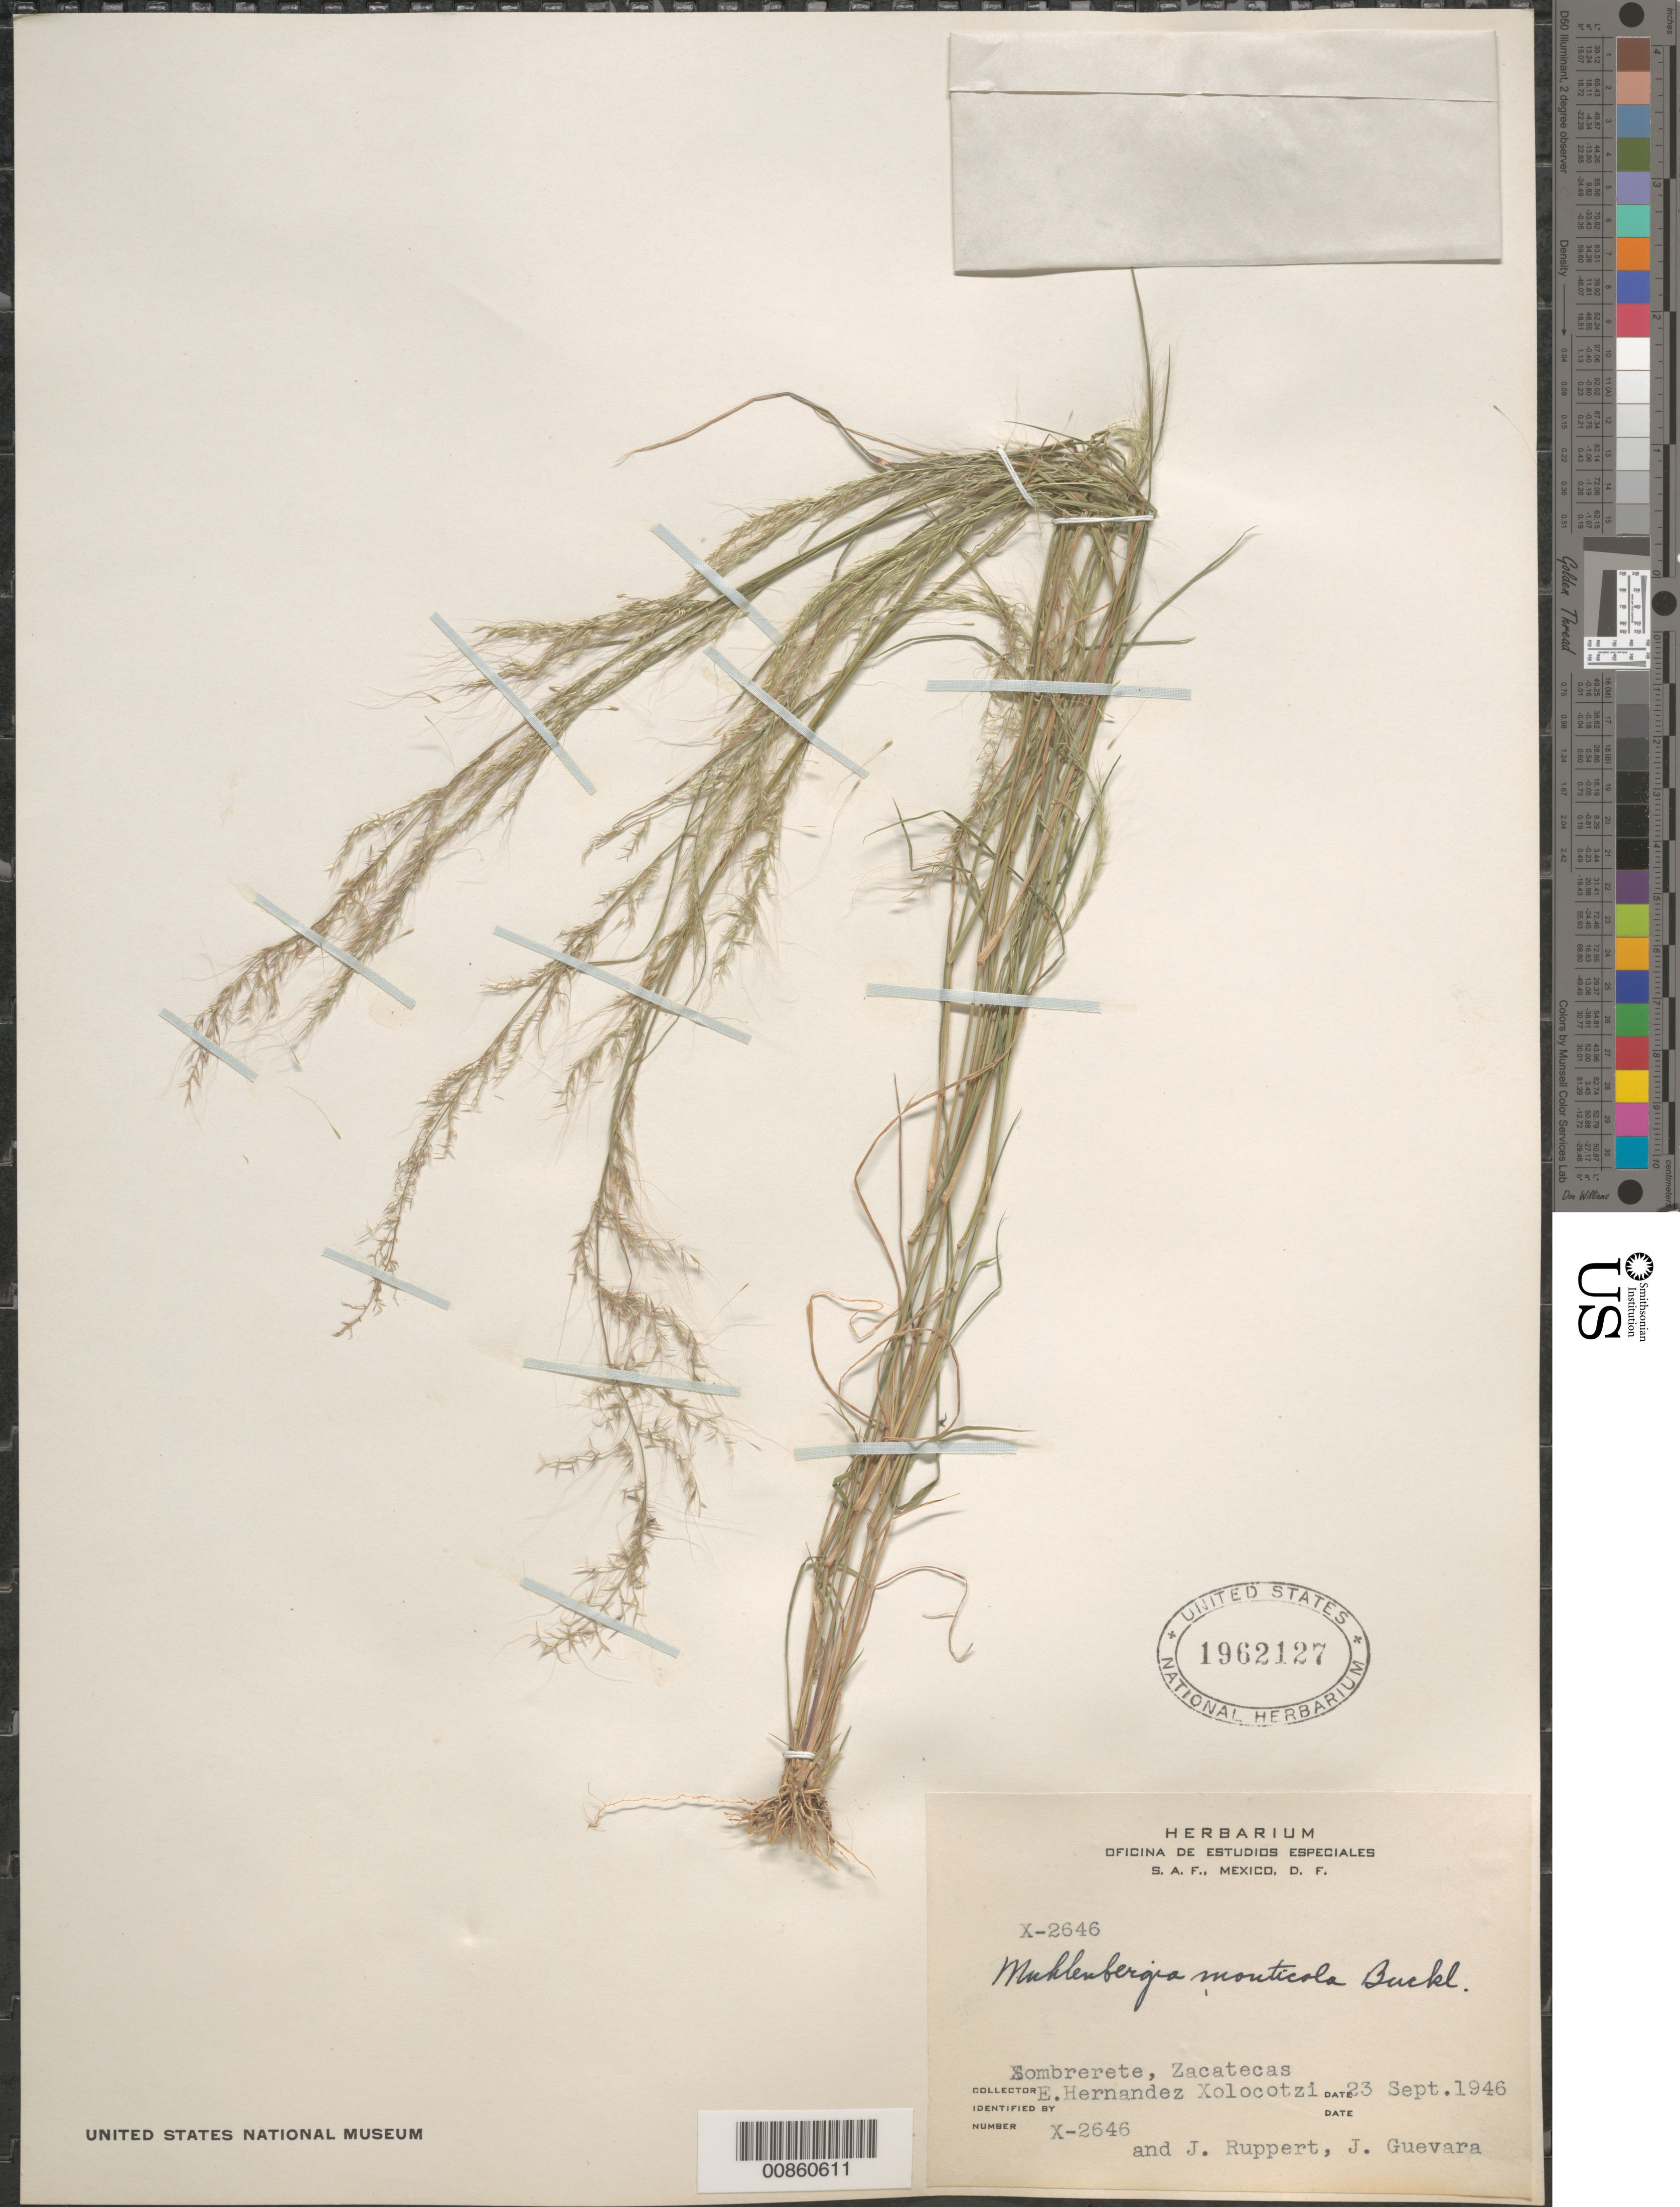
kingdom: Plantae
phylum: Tracheophyta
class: Liliopsida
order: Poales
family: Poaceae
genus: Muhlenbergia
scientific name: Muhlenbergia monticola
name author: Buckley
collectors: E. I. Hernández-X., J. Ruppert & J. Guevara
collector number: X-2646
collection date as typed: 23 Sep 1946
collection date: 1946-09-23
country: Mexico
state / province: Zacatecas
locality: Sombrerete, Zac.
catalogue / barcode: US 1962127